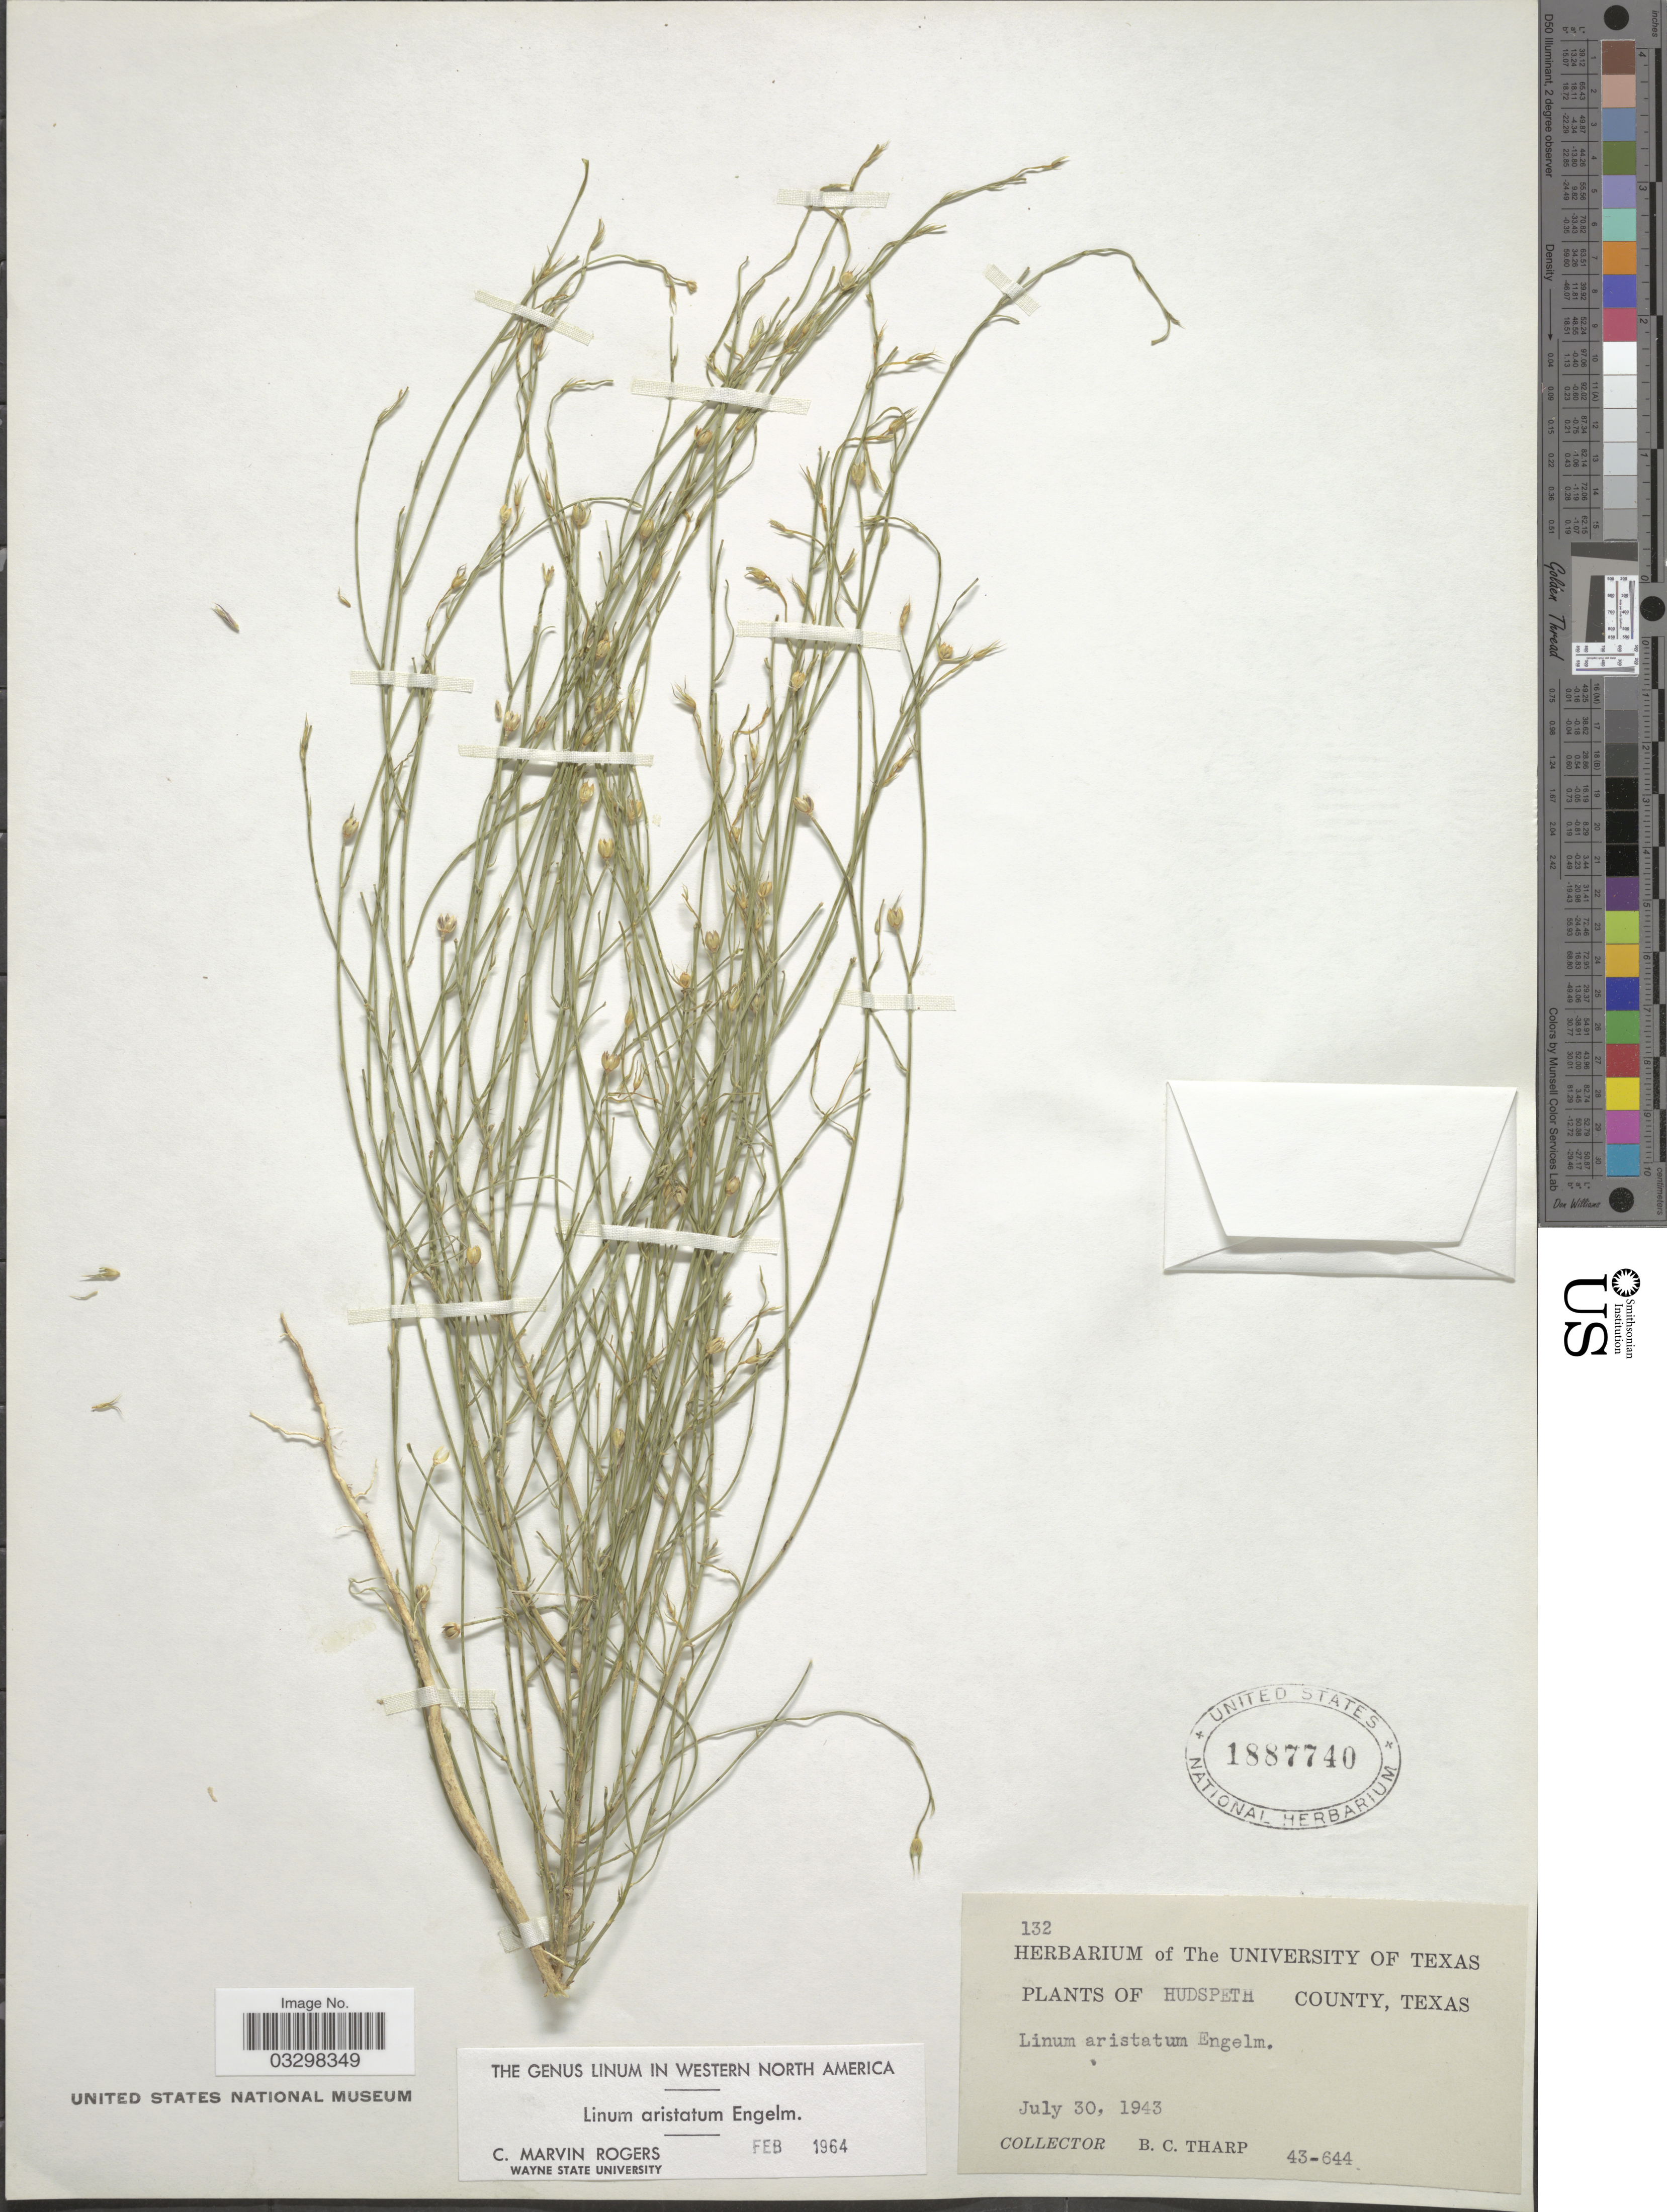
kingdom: Plantae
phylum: Tracheophyta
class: Magnoliopsida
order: Malpighiales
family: Linaceae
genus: Linum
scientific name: Linum aristatum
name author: Engelm.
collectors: B. C. Tharp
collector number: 43-644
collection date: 1943-07-30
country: United States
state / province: Texas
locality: Hudspeth County.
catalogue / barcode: US 1887740